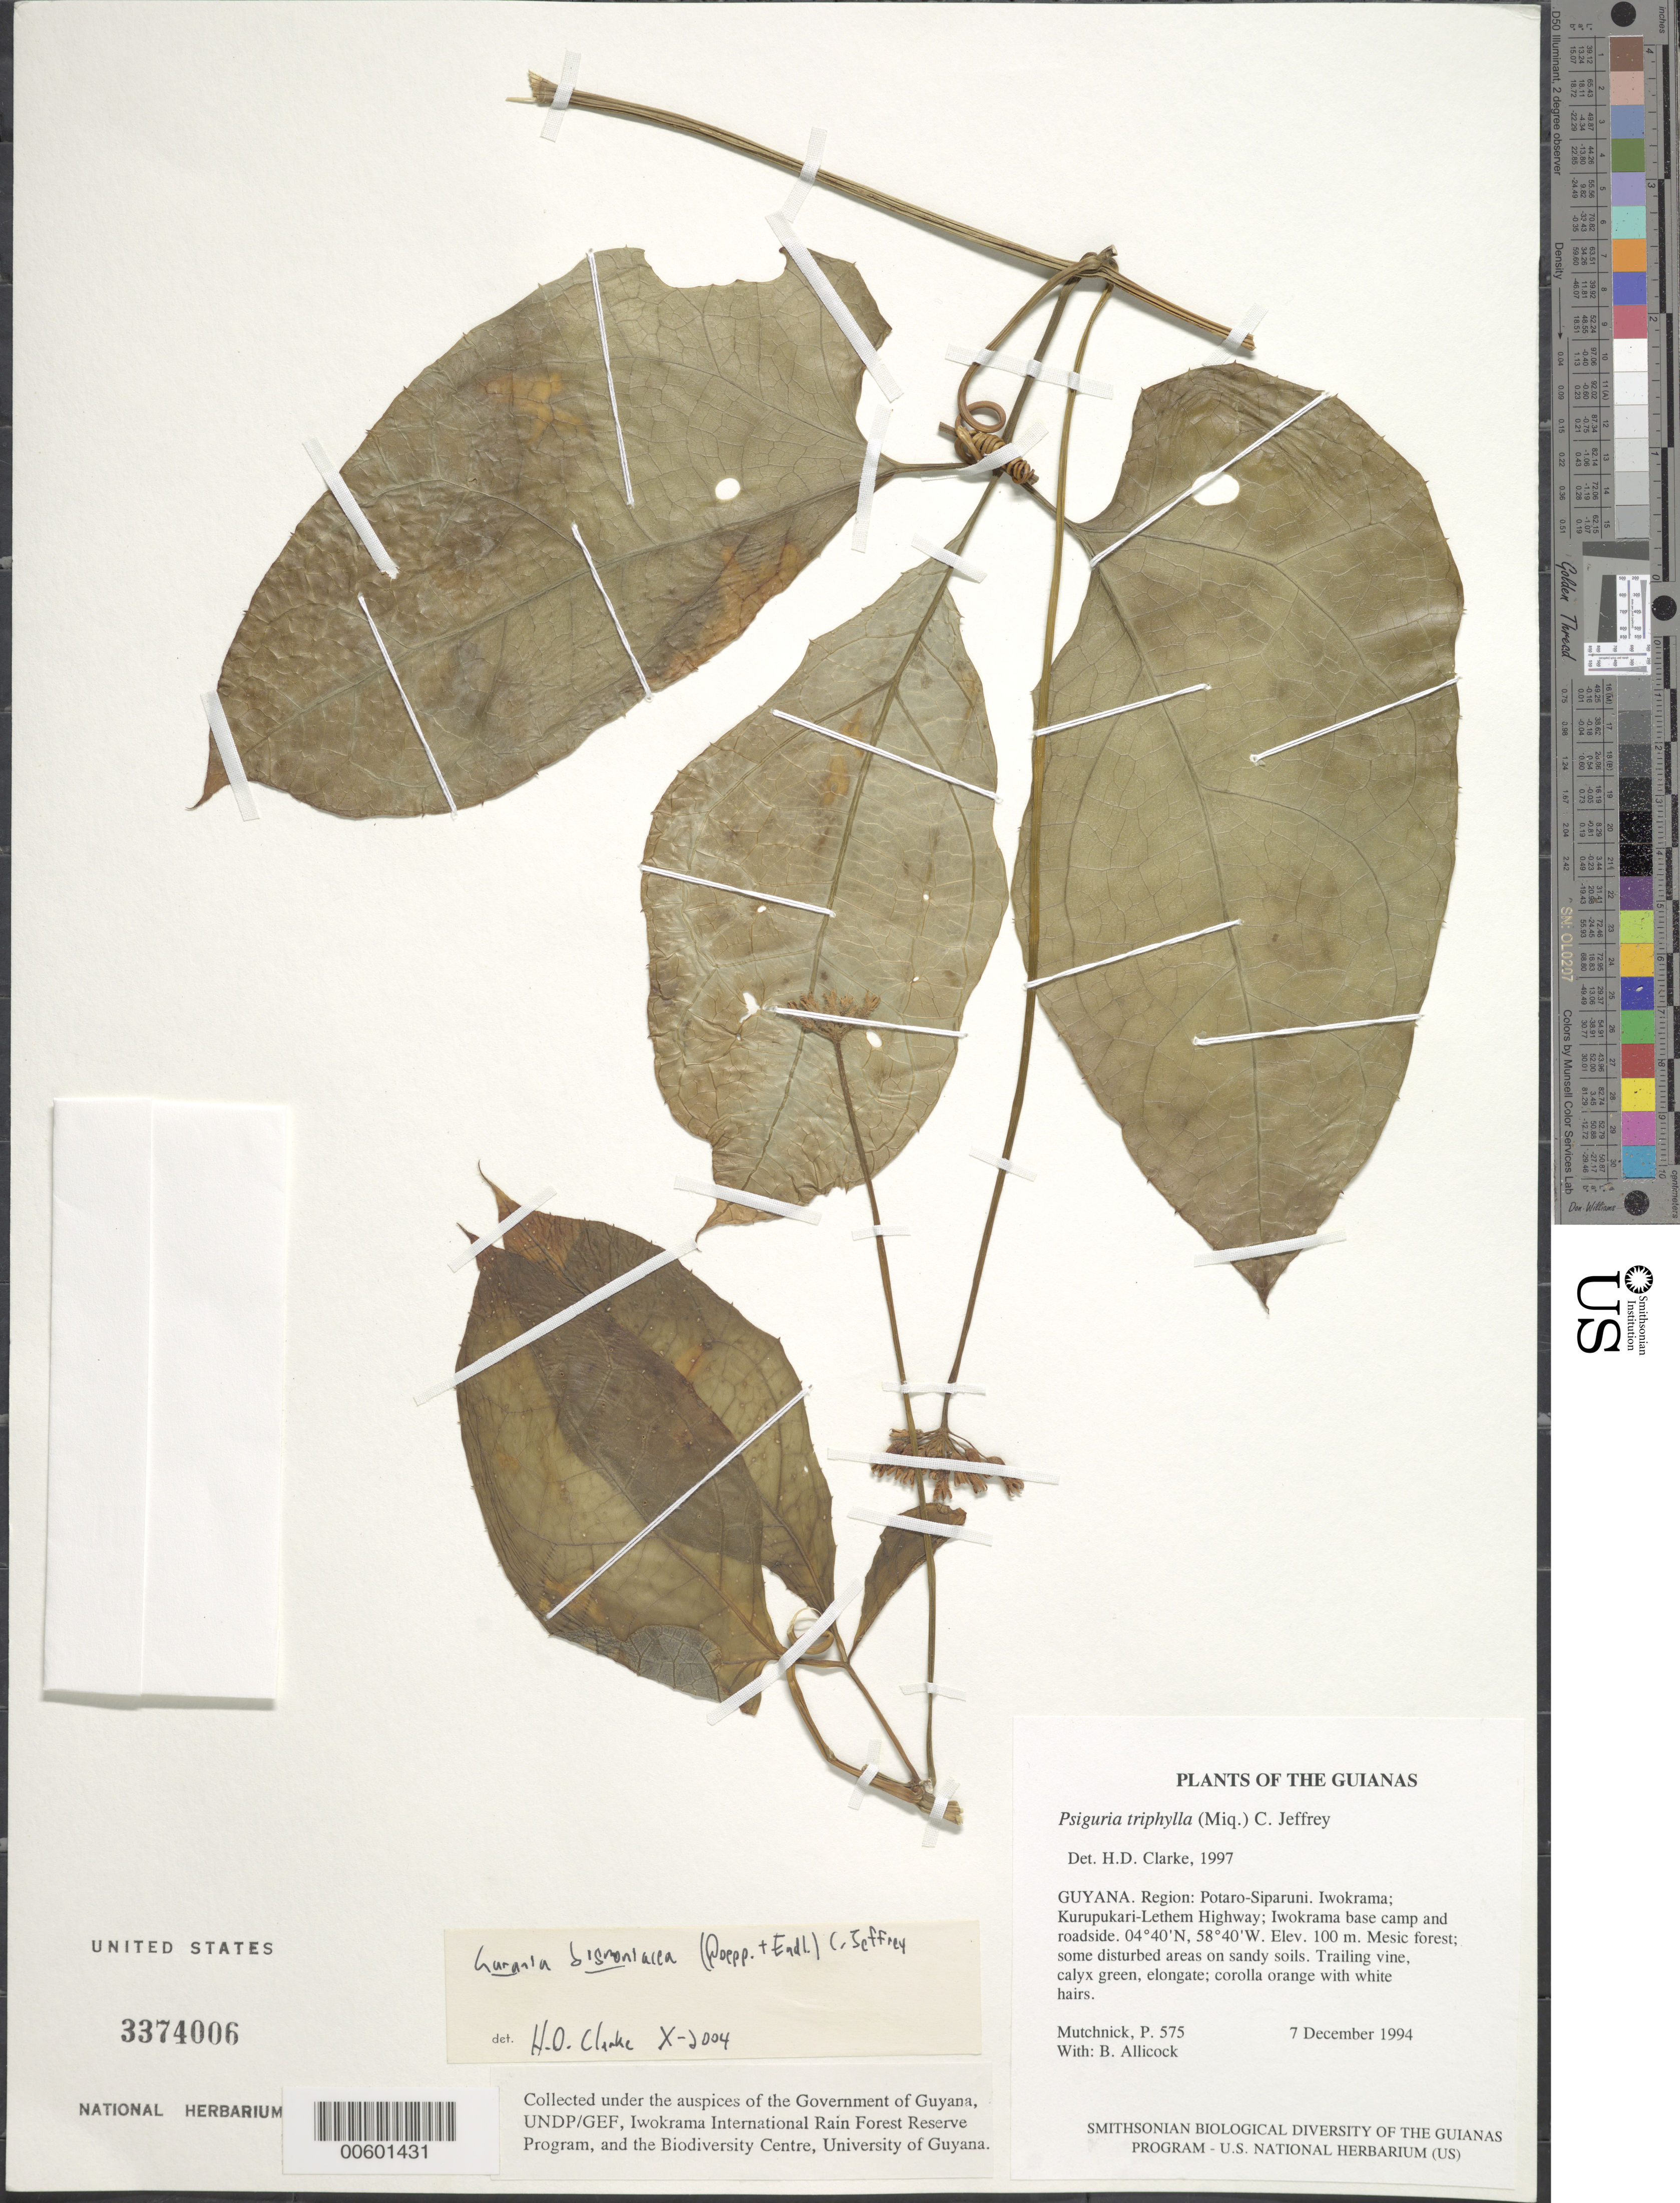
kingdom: Plantae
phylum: Tracheophyta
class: Magnoliopsida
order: Cucurbitales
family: Cucurbitaceae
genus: Gurania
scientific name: Gurania bignoniacea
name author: (Poepp. & Endl.) C. Jeffrey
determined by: Neill, A. K.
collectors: P. Mutchnick & B. Allicock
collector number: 575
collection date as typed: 7 December 1994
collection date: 1994-12-07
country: Guyana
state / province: Potaro-Siparuni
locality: Iwokrama; Kurupukari-Lethem Highway; Iwokrama base camp and roadside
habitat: Mesic forest; some disturbed areas on sandy soils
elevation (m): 100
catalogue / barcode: US 3374006